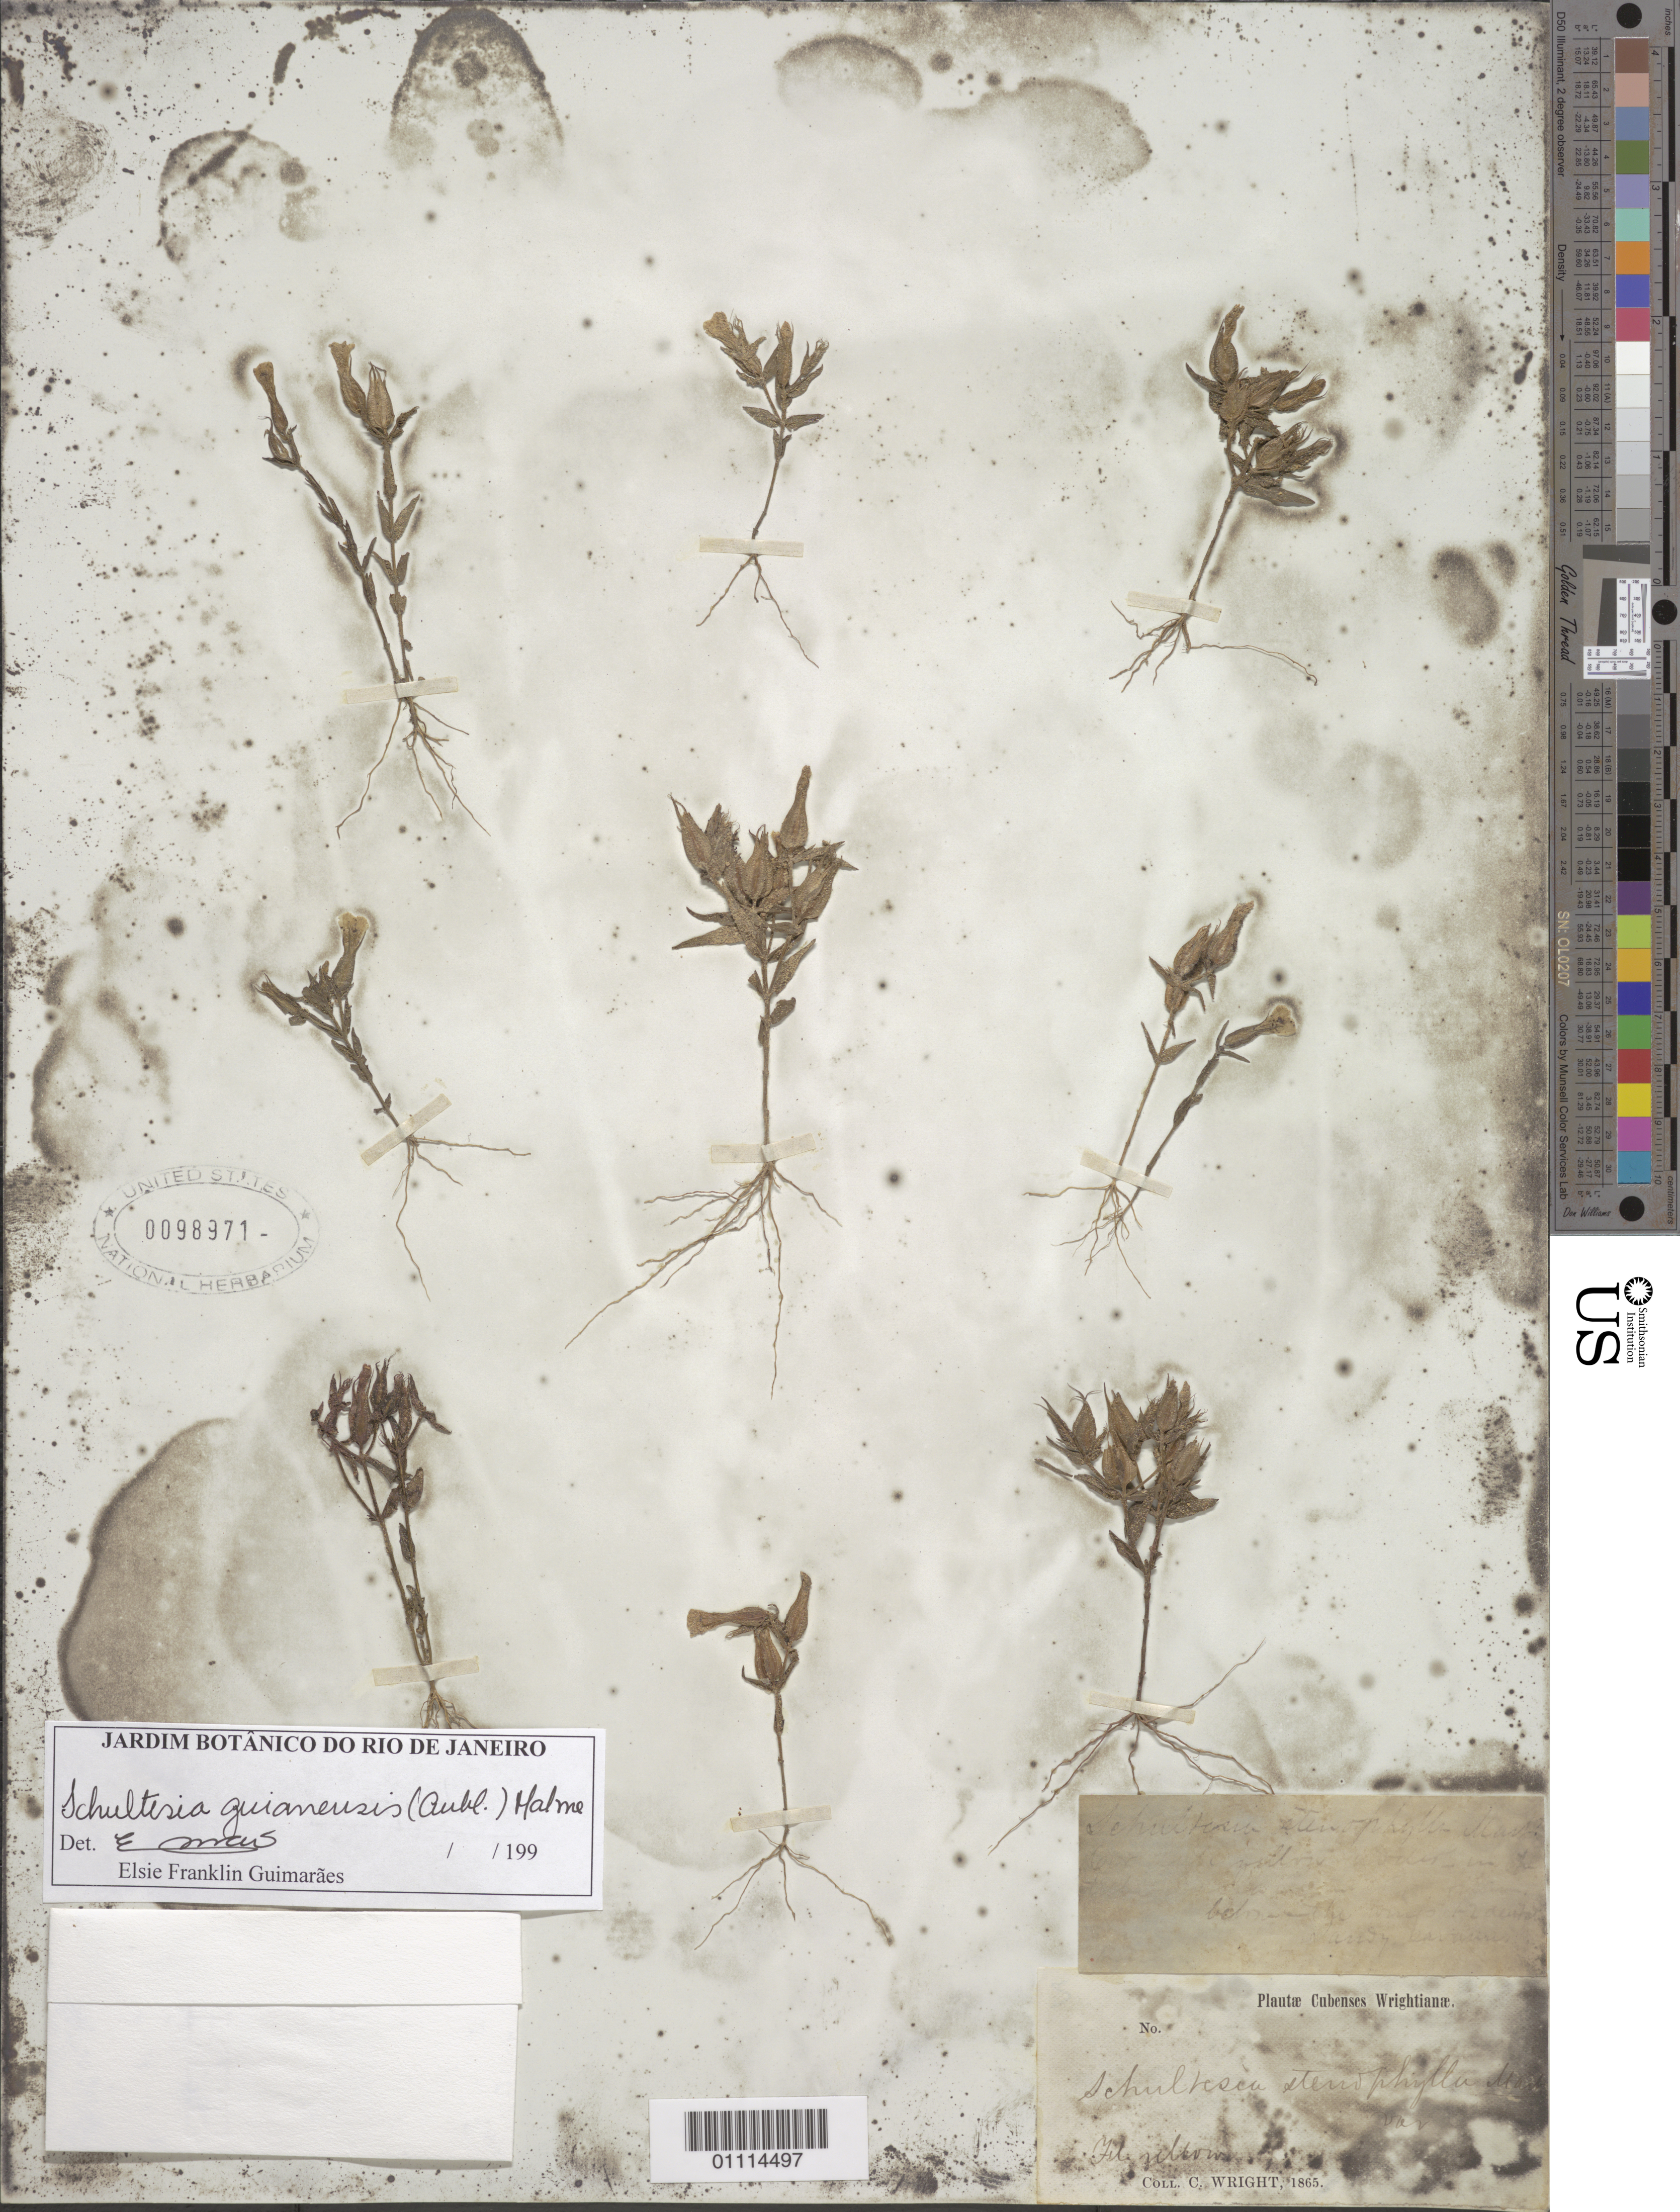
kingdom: Plantae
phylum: Tracheophyta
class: Magnoliopsida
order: Gentianales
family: Gentianaceae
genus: Schultesia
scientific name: Schultesia guianensis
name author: (Aubl.) Malme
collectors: C. Wright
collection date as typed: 1865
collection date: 1865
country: Cuba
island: Cuba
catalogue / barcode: US 98971